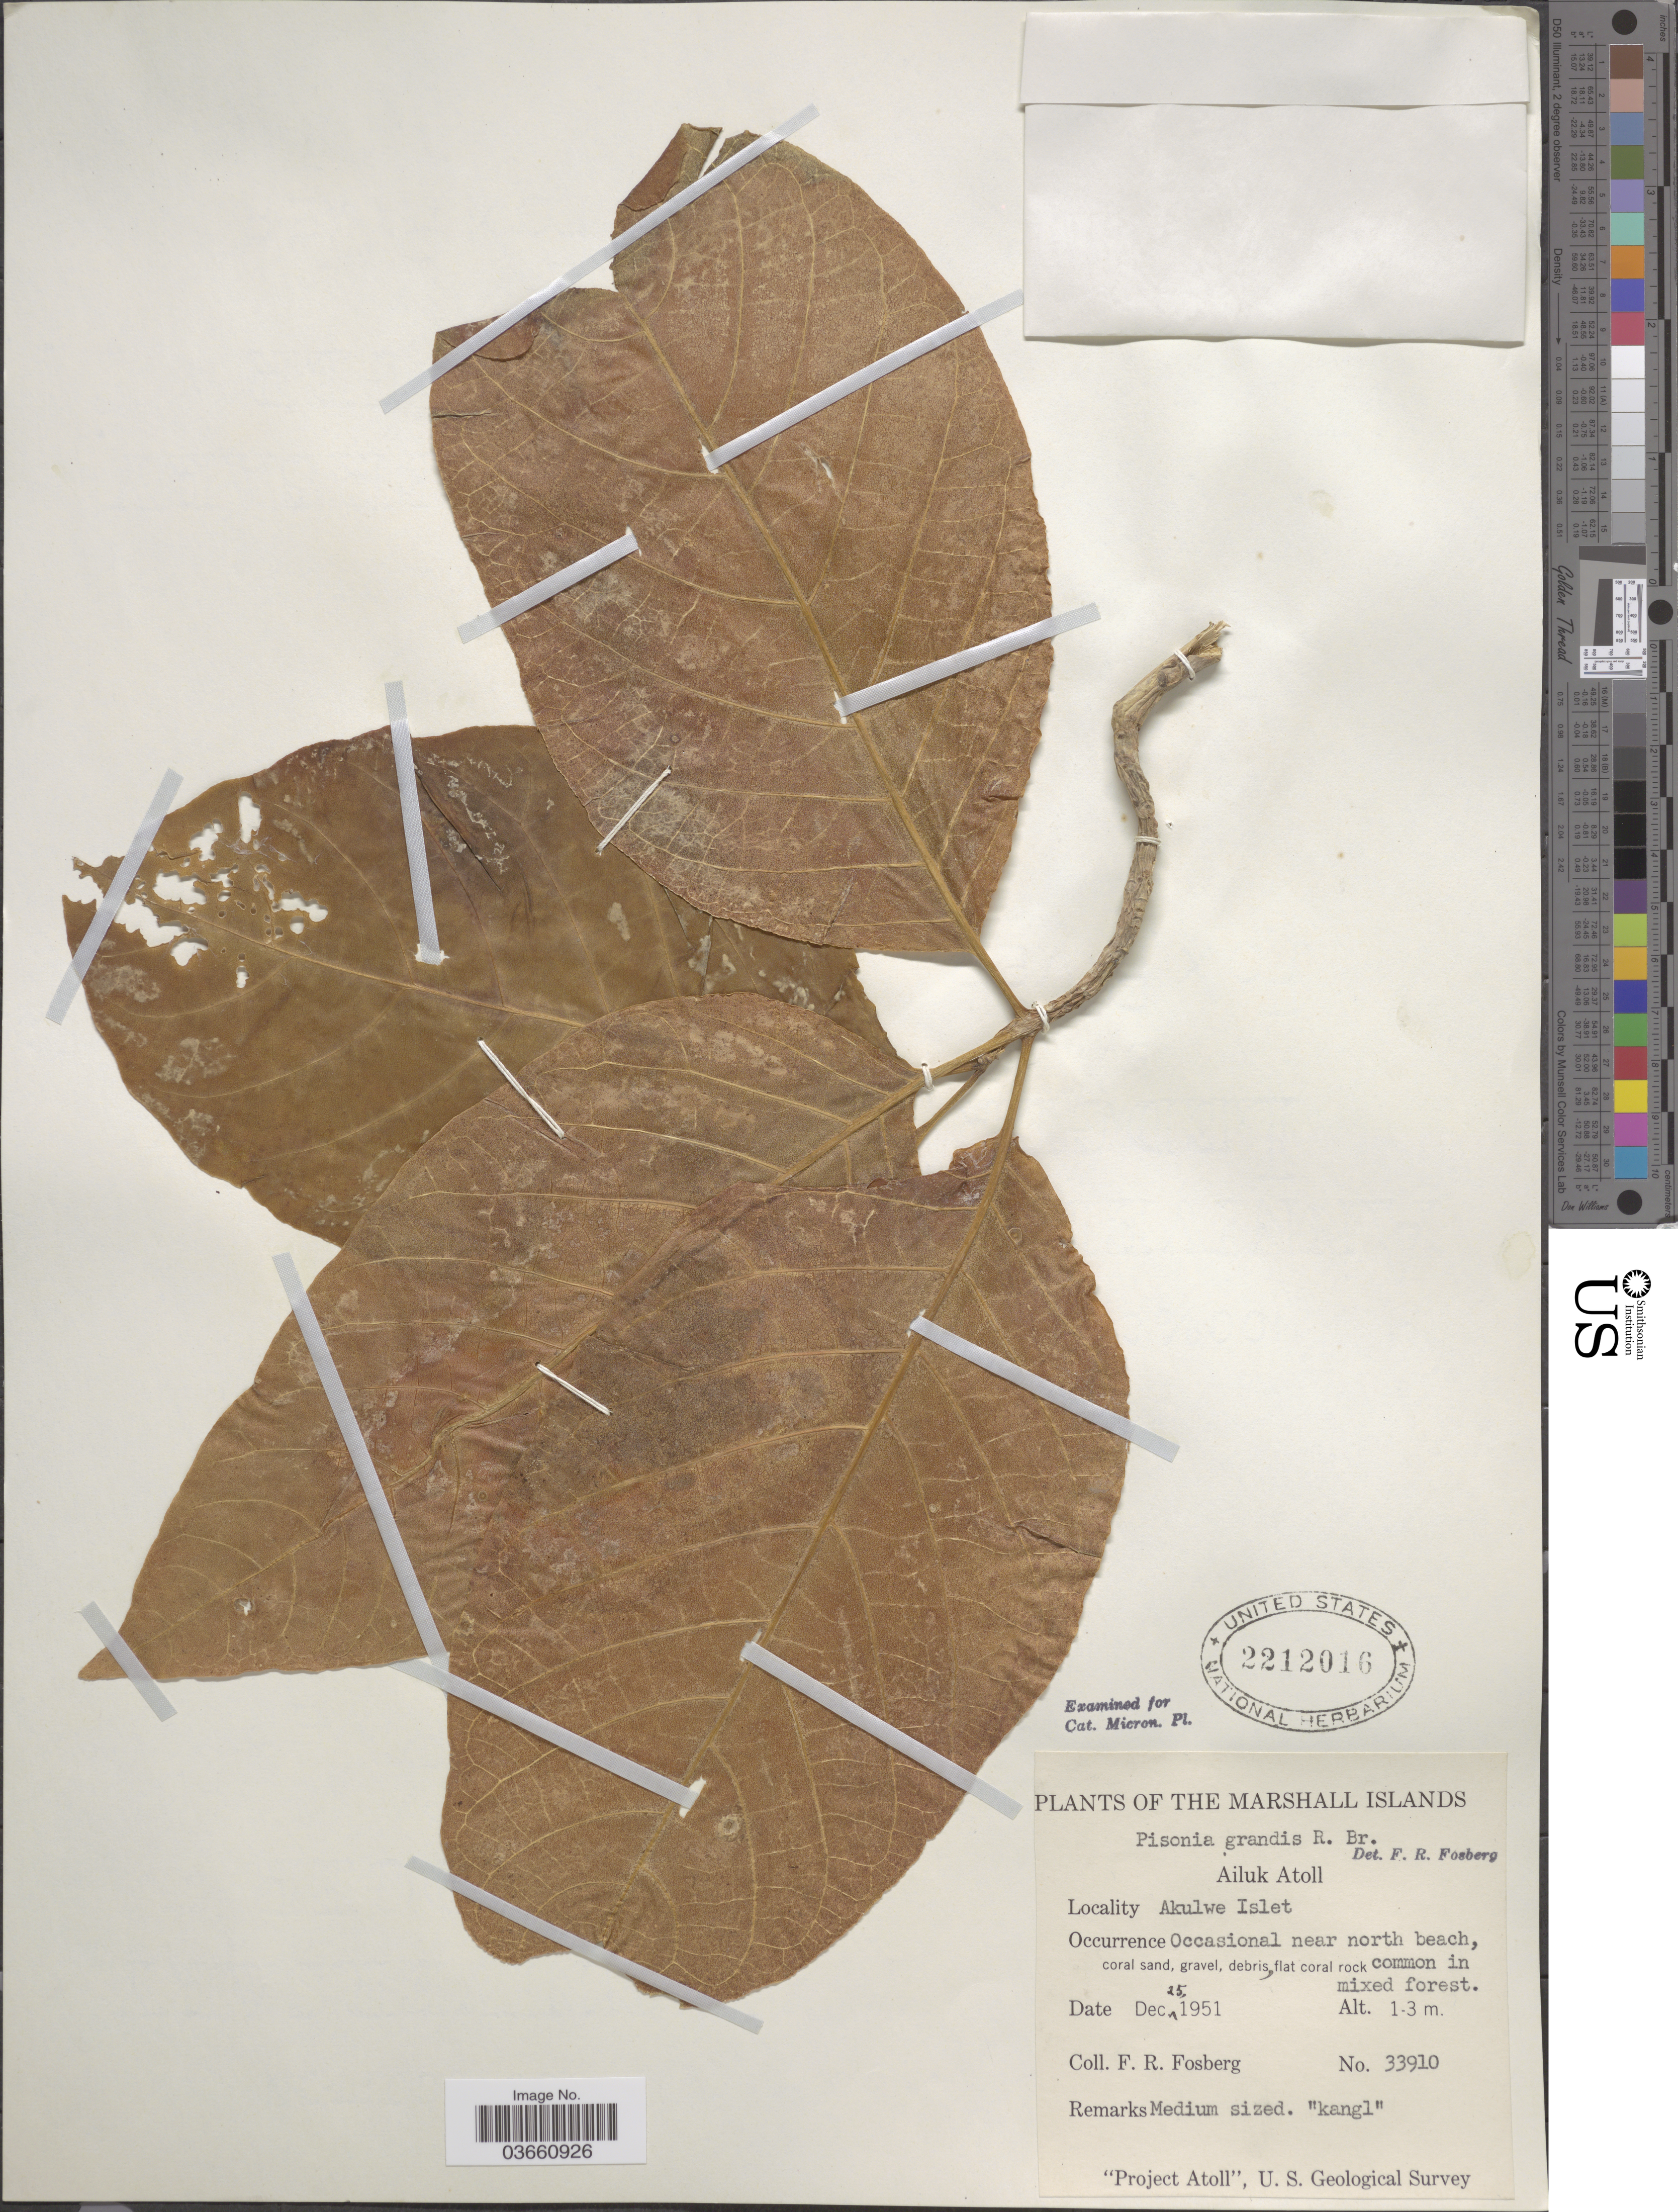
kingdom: Plantae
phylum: Tracheophyta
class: Magnoliopsida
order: Caryophyllales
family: Nyctaginaceae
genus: Pisonia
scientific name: Pisonia grandis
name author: R. Br.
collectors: F. R. Fosberg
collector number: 33910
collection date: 1951-12-25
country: Marshall Islands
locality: Ailuk Atoll. Akulwe Islet.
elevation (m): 1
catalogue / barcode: US 2212016